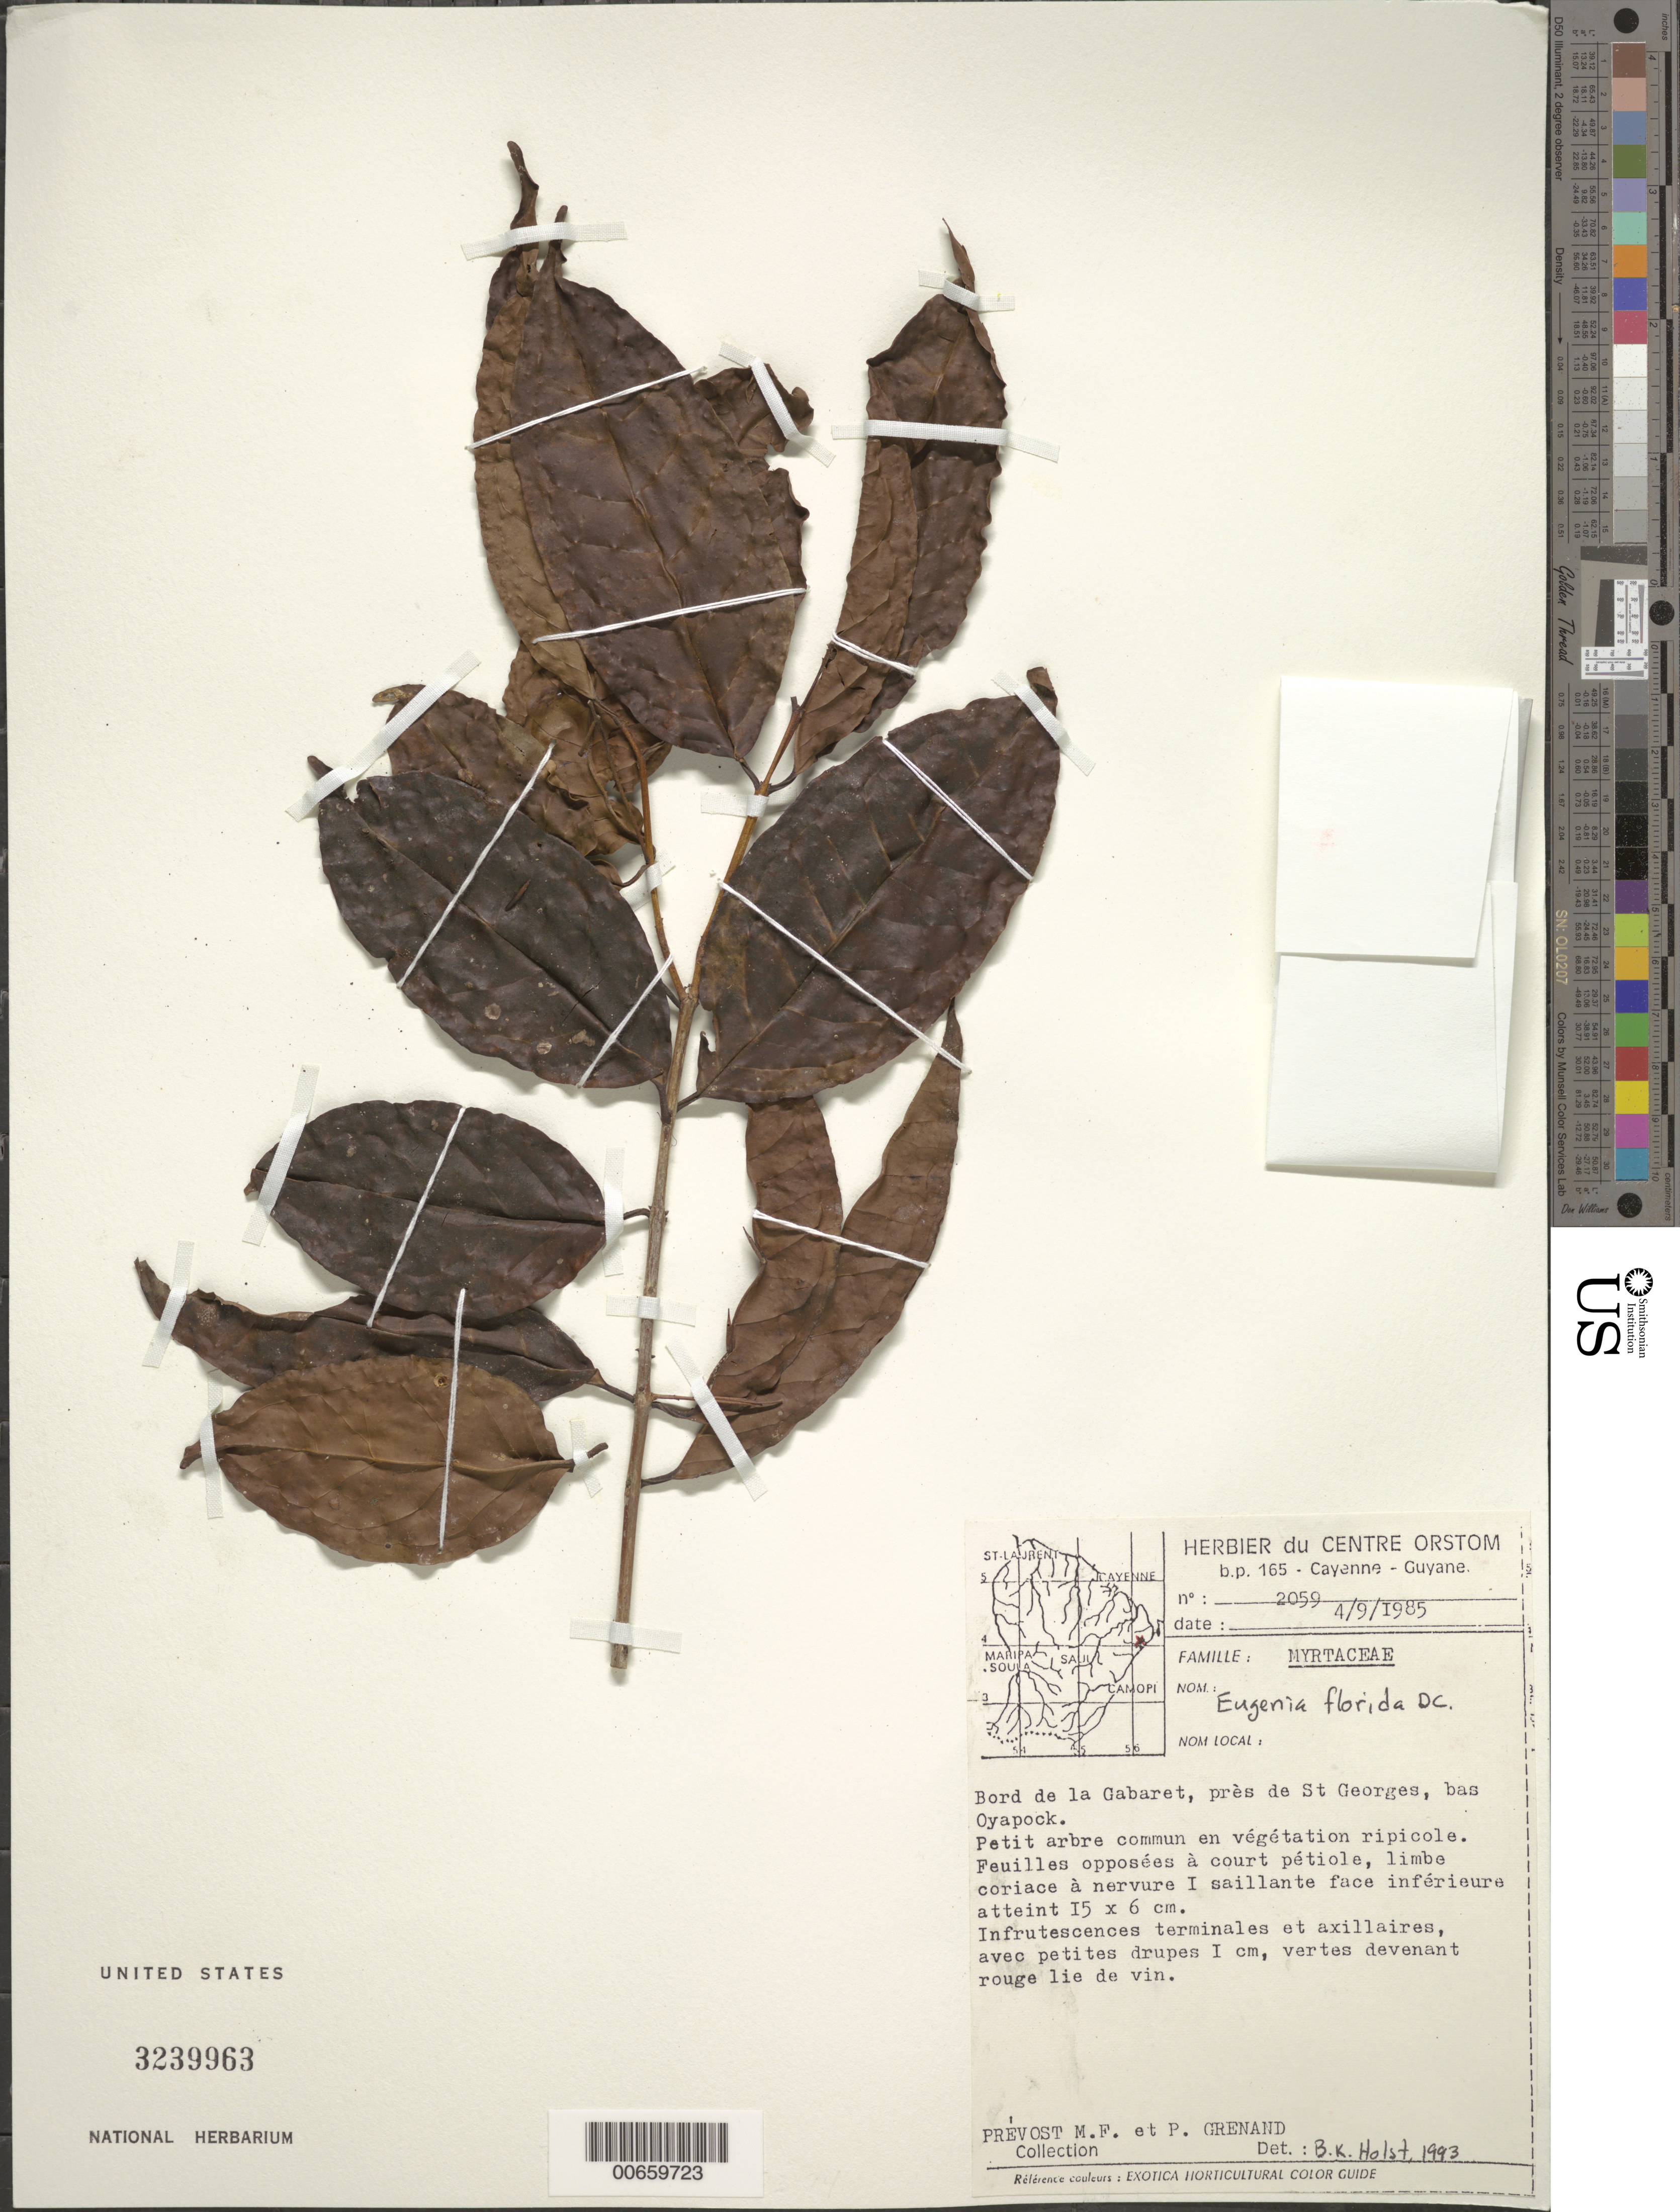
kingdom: Plantae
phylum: Tracheophyta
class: Magnoliopsida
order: Myrtales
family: Myrtaceae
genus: Eugenia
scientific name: Eugenia florida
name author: DC.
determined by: Holst, Bruce K.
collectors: M.-F. Prévost & P. Grenand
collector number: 2059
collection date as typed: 4-Sep-85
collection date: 1985-09-04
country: French Guiana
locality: St. Georges, bas Oyapock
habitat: Bord de la Gabaret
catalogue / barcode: US 3239963